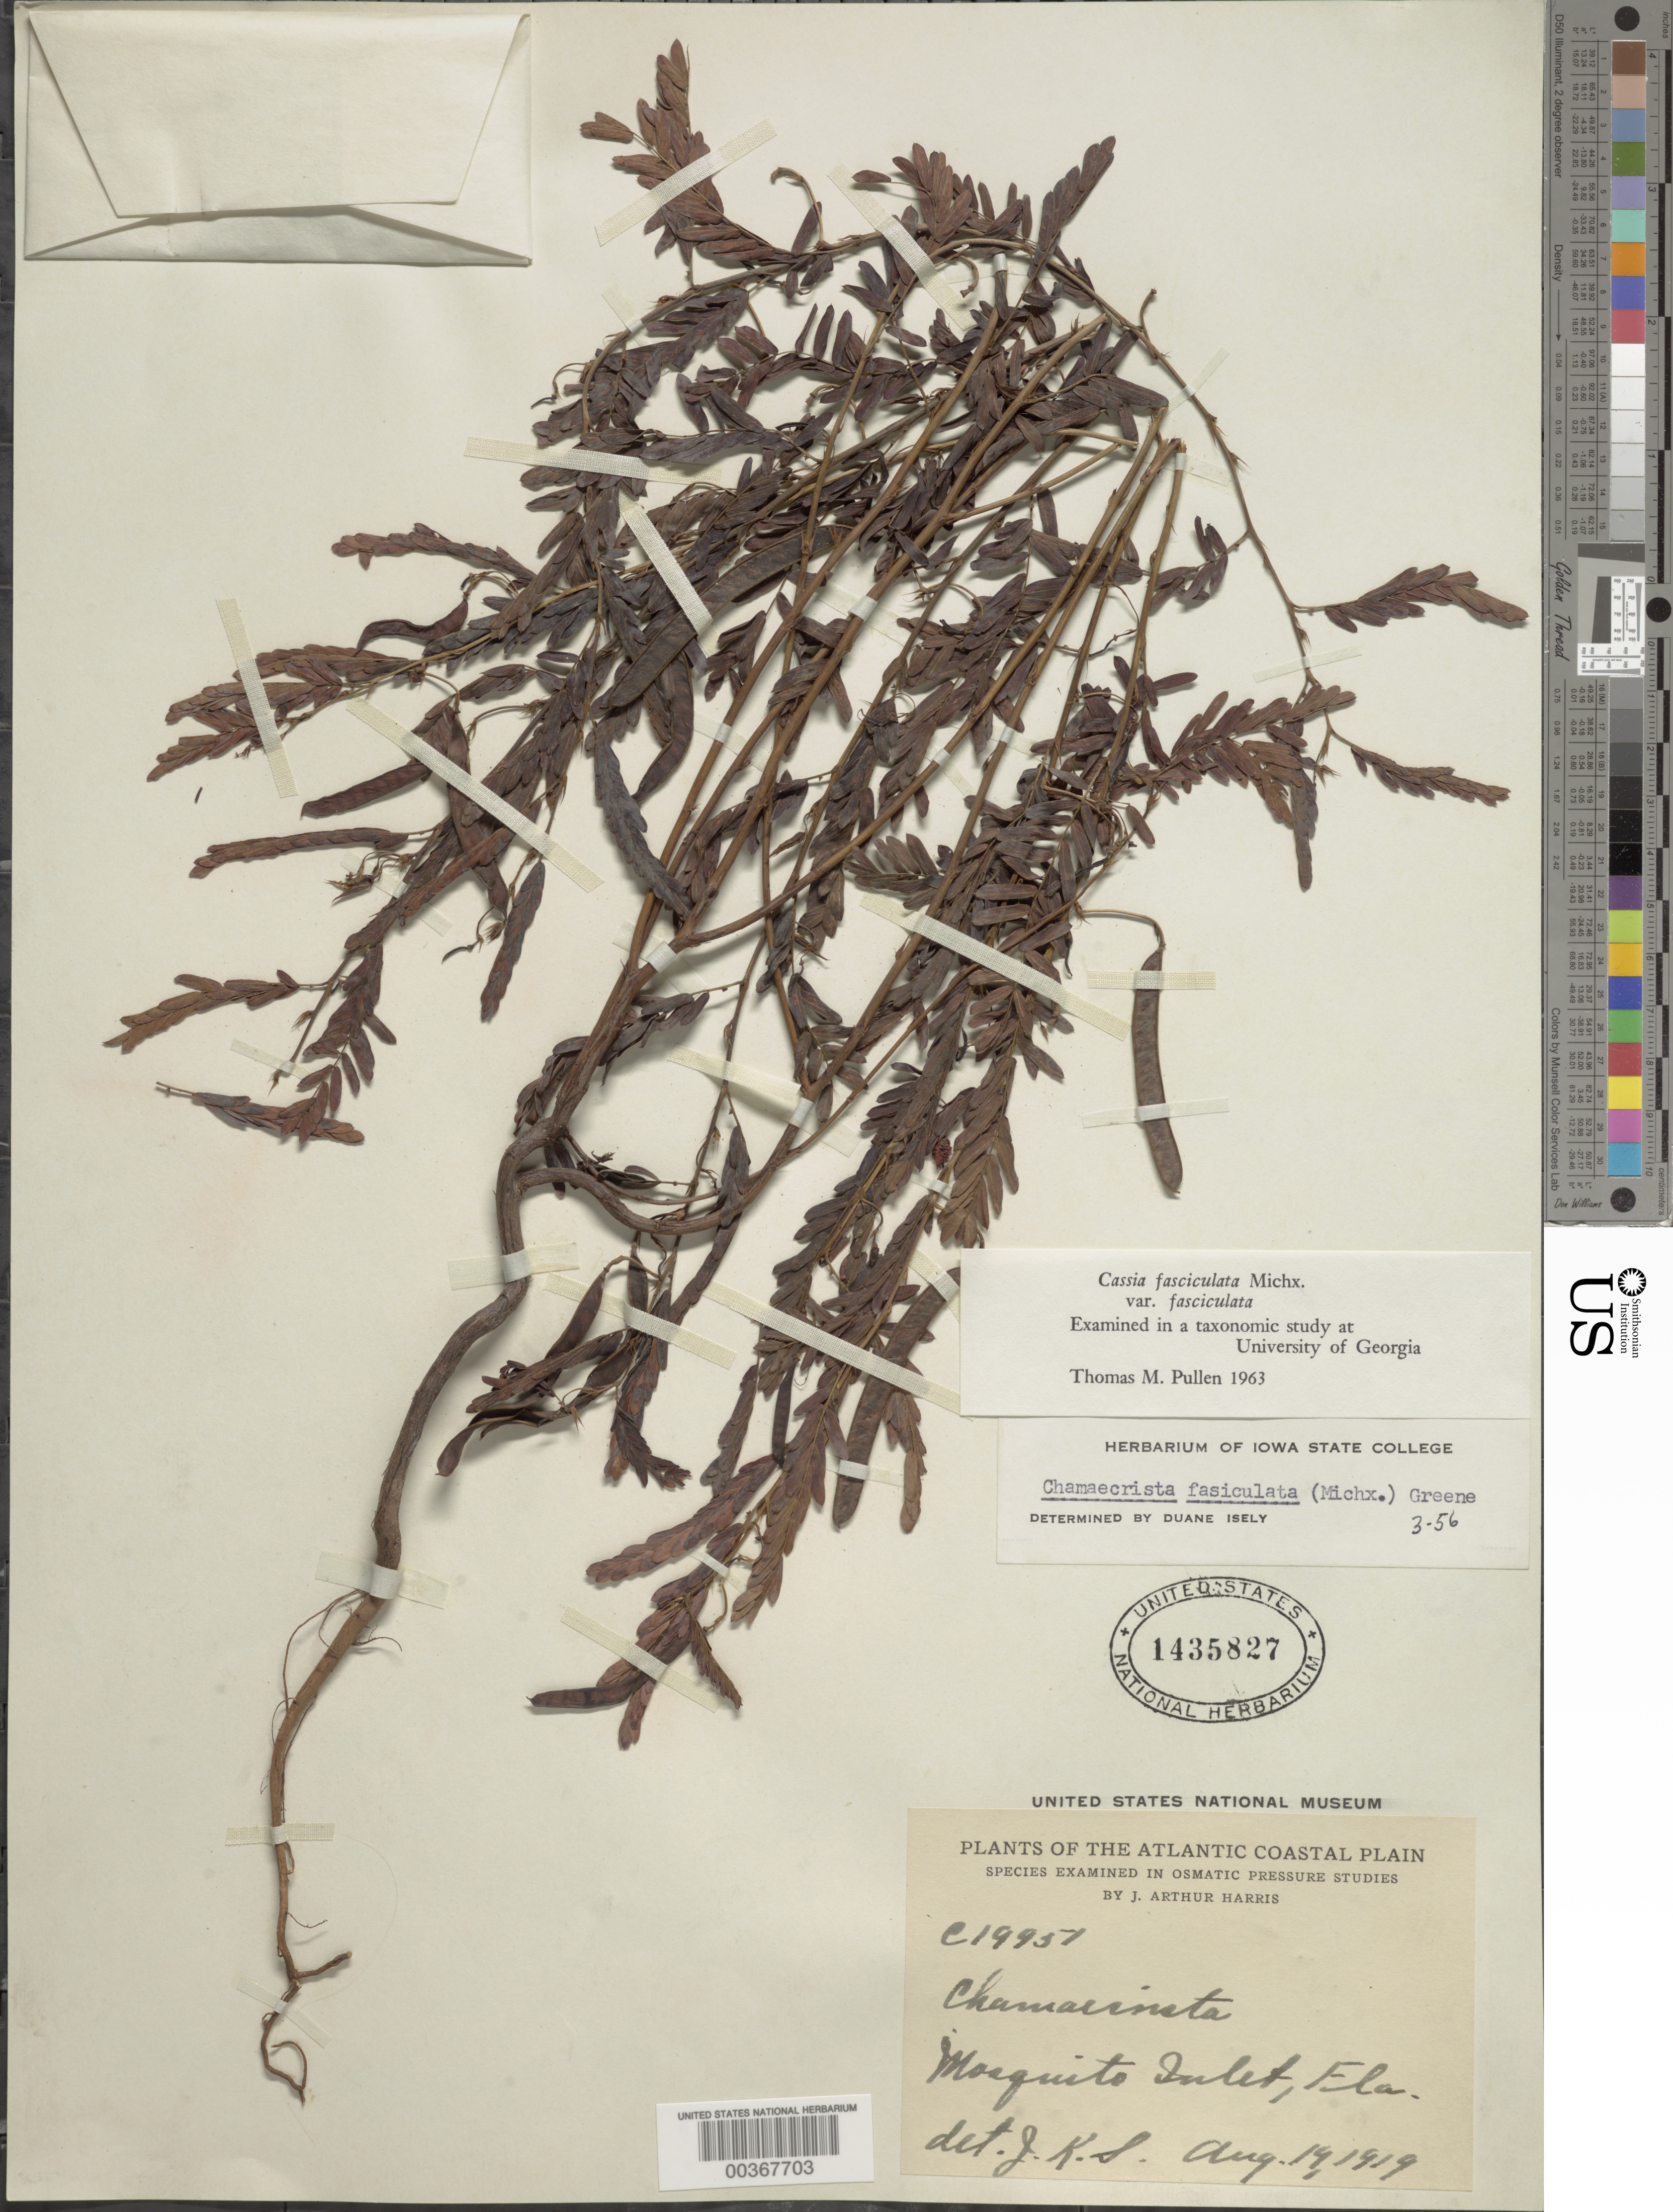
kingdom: Plantae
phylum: Tracheophyta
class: Magnoliopsida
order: Fabales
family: Fabaceae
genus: Chamaecrista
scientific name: Chamaecrista fasciculata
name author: (Michx.) Greene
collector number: C19951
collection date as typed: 19 Aug 1919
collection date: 1919-08-19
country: United States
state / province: Florida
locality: Mosquito inlet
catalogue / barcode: US 1435827